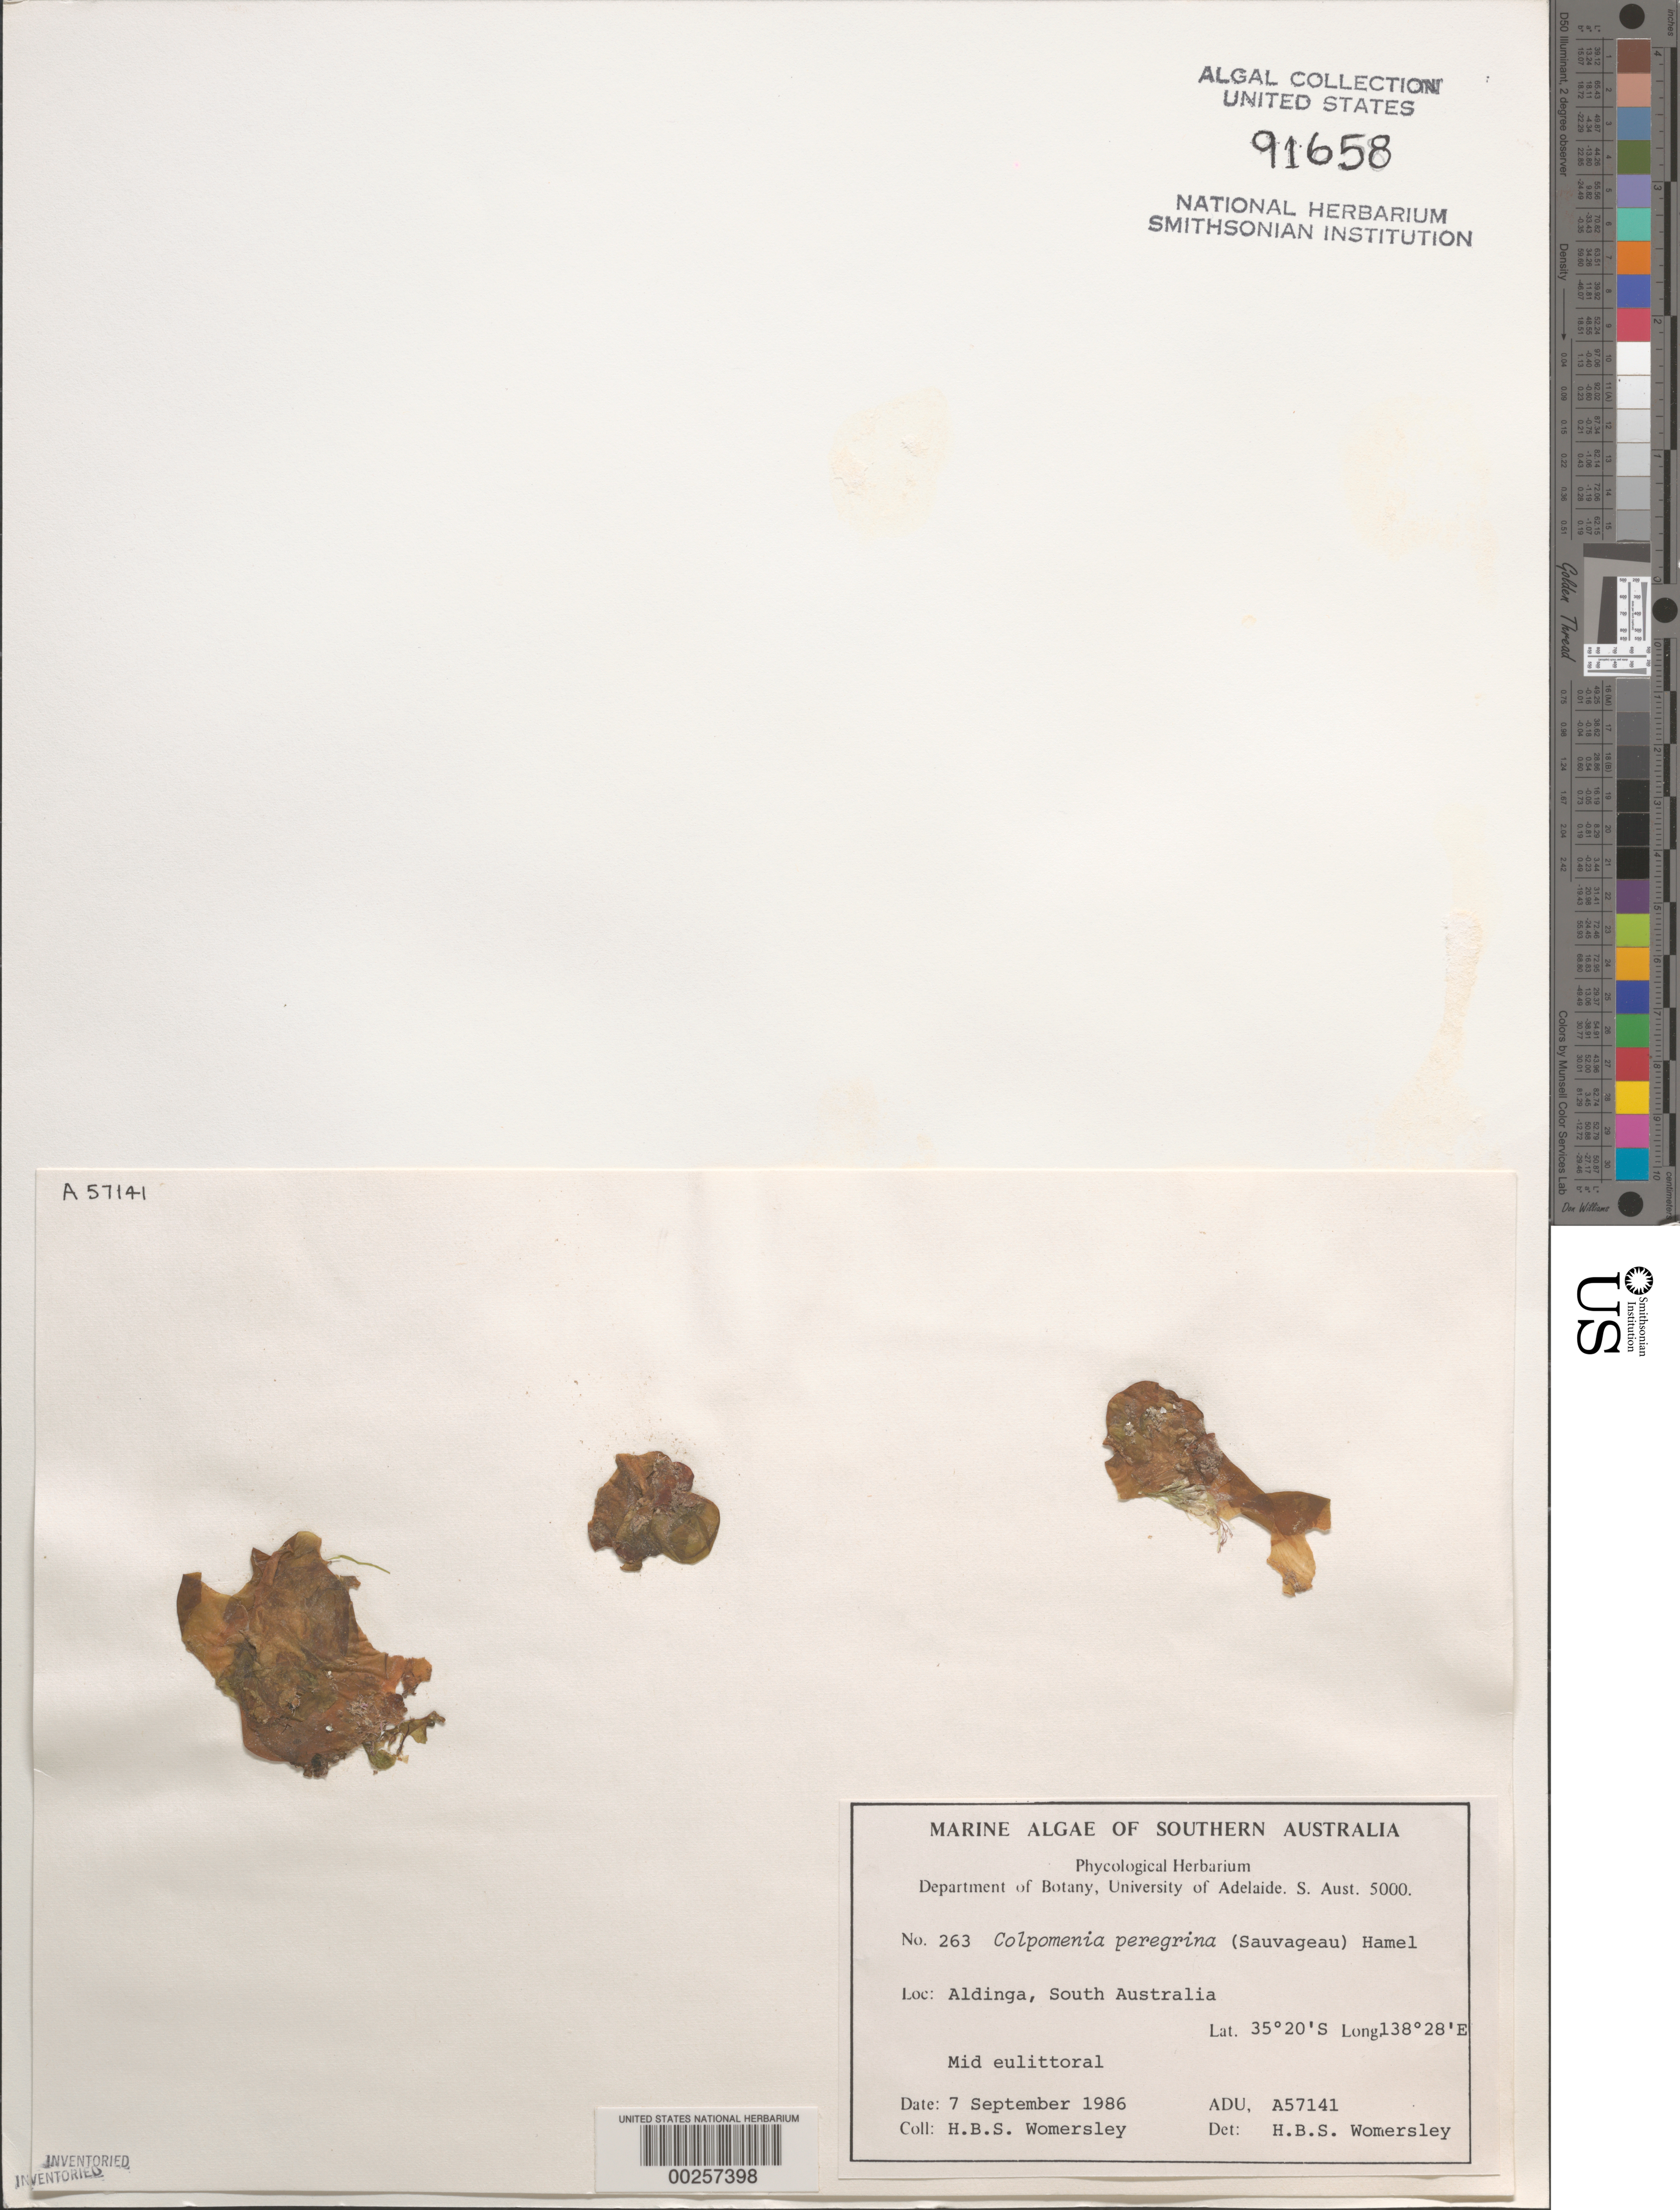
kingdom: Chromista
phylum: Ochrophyta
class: Phaeophyceae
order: Scytosiphonales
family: Scytosiphonaceae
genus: Colpomenia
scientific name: Colpomenia peregrina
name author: Sauv.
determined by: Womersley, H. B. S.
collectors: H. B. S. Womersley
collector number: ADU A57141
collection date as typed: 07 Sep 1986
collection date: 1986-09-07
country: Australia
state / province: South Australia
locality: Aldinga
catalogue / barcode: US 91658